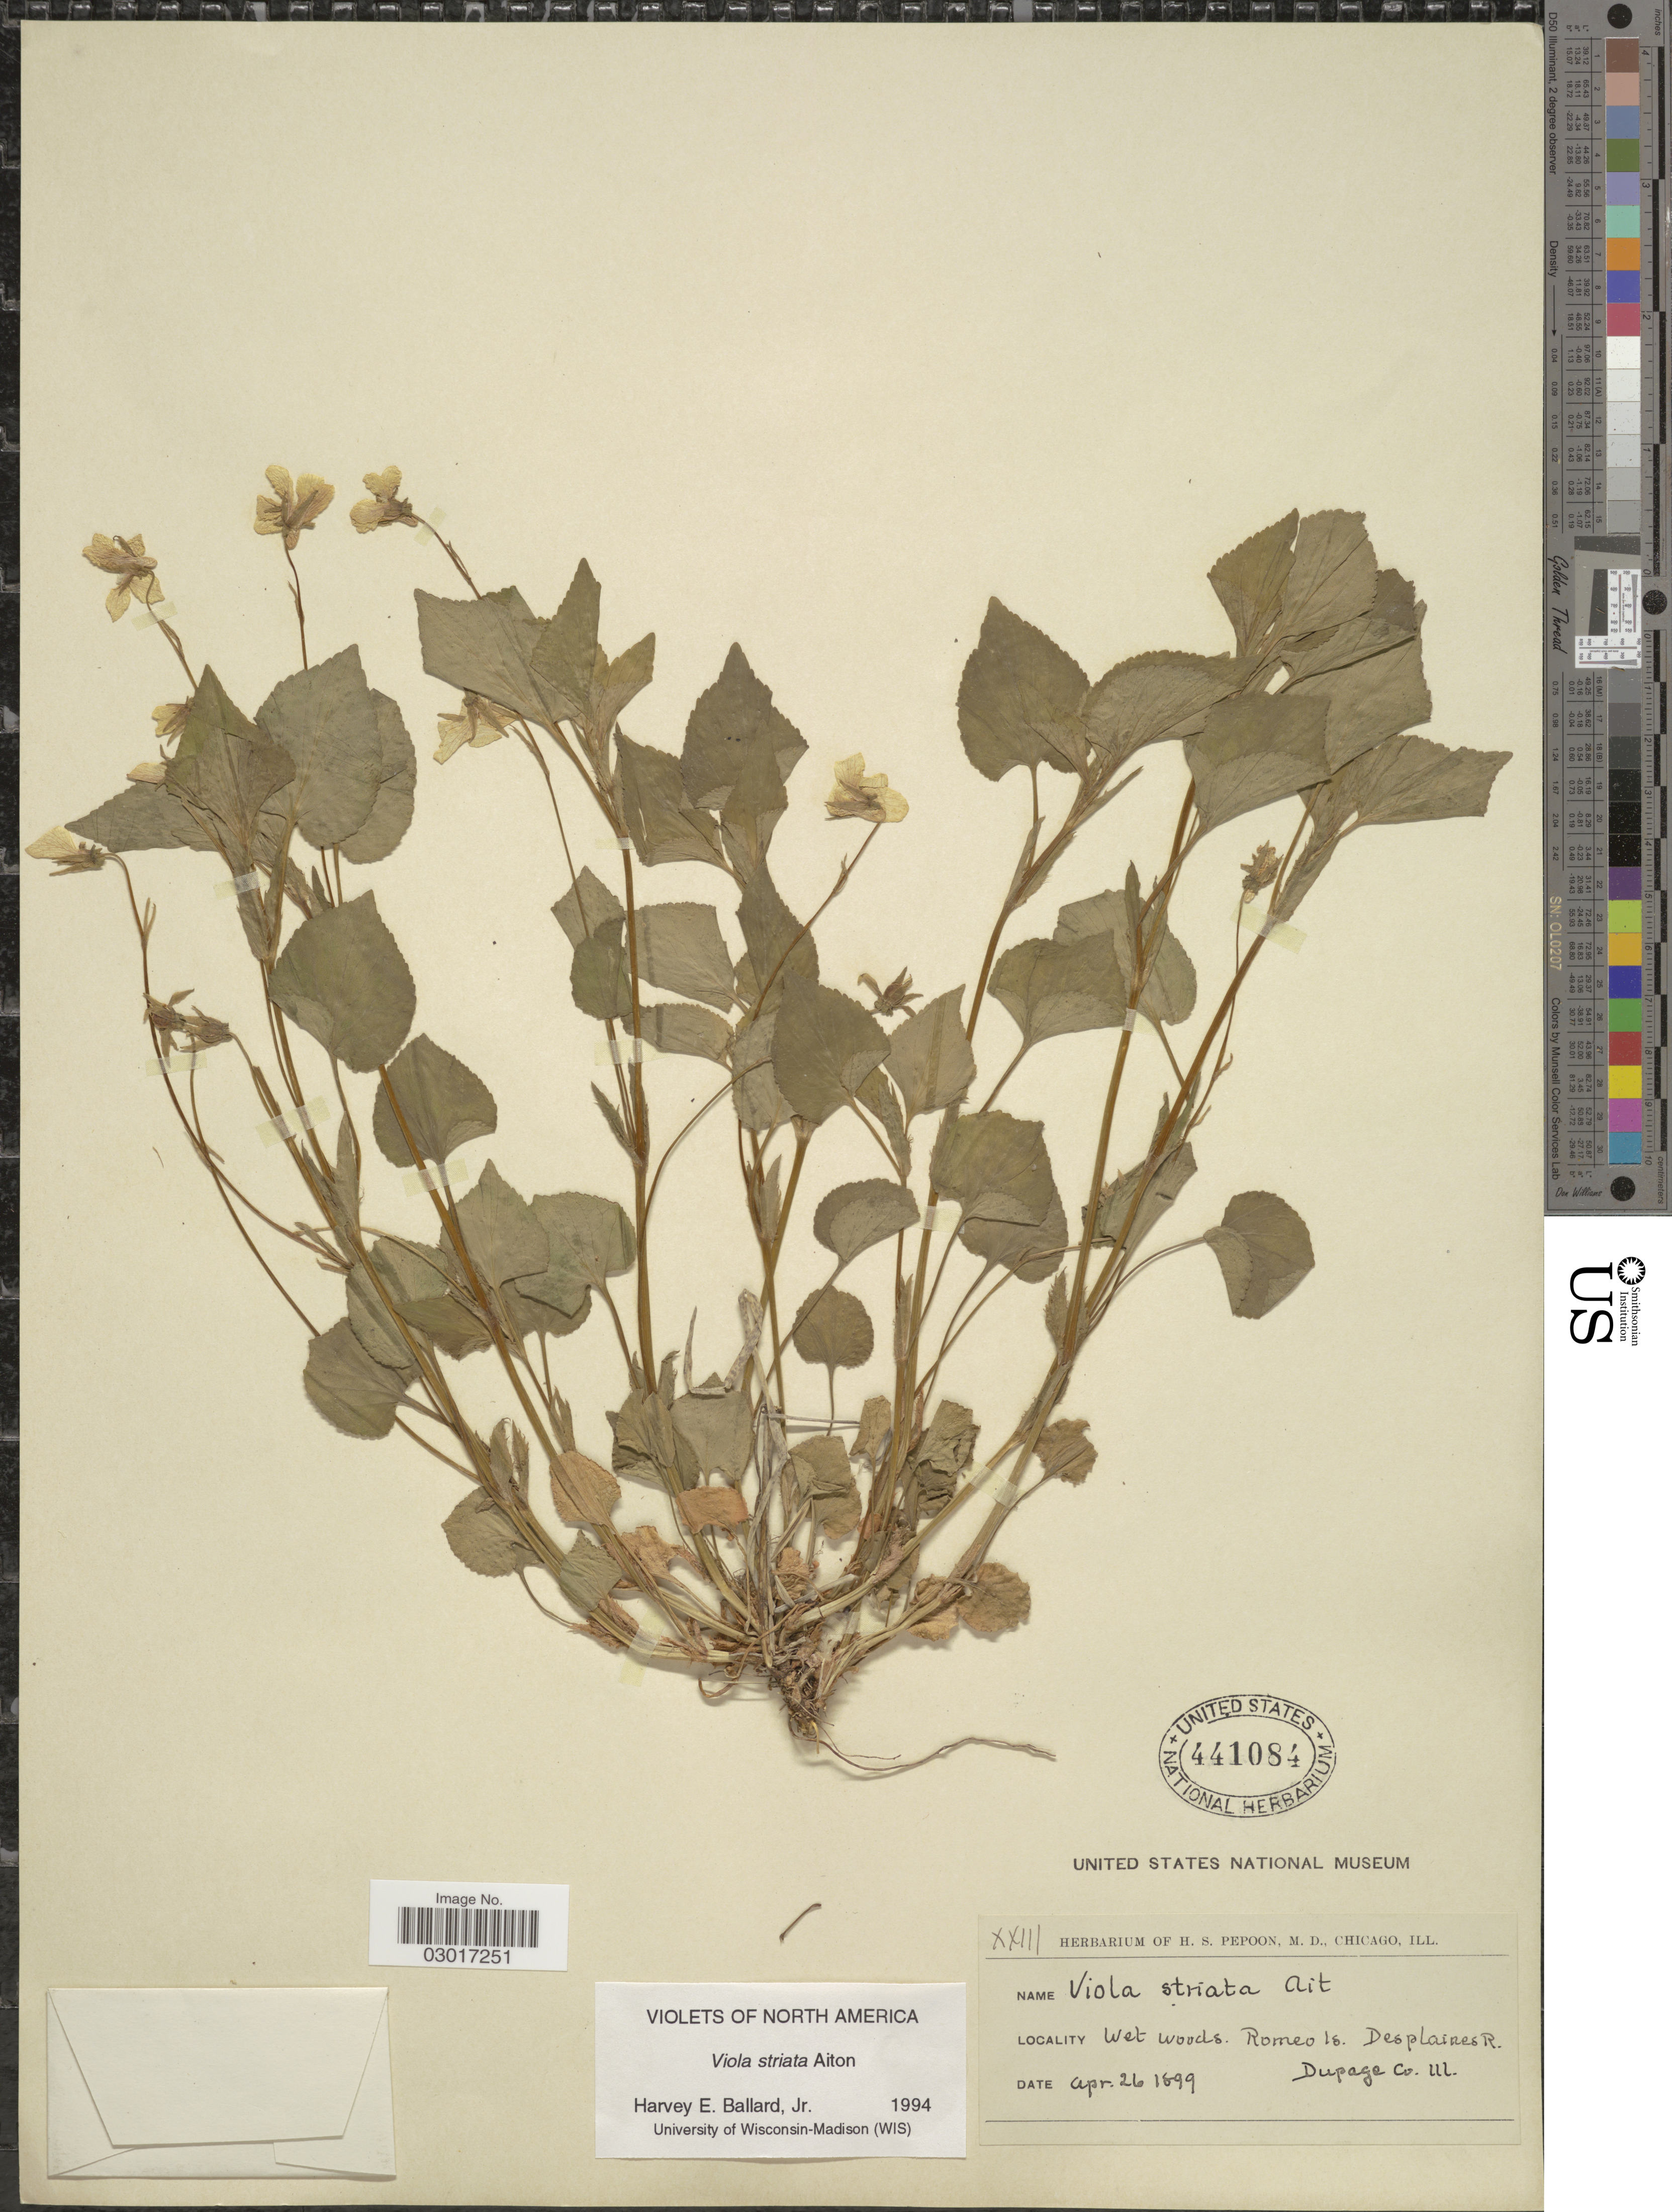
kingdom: Plantae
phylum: Tracheophyta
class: Magnoliopsida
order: Malpighiales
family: Violaceae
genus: Viola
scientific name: Viola striata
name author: Aiton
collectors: ex herb. H. S. Pepoon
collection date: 1899-04-26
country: United States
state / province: Illinois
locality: Wet woods. Romeo Is. Desplaines R. Dupage Co. Ill.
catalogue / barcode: US 441084